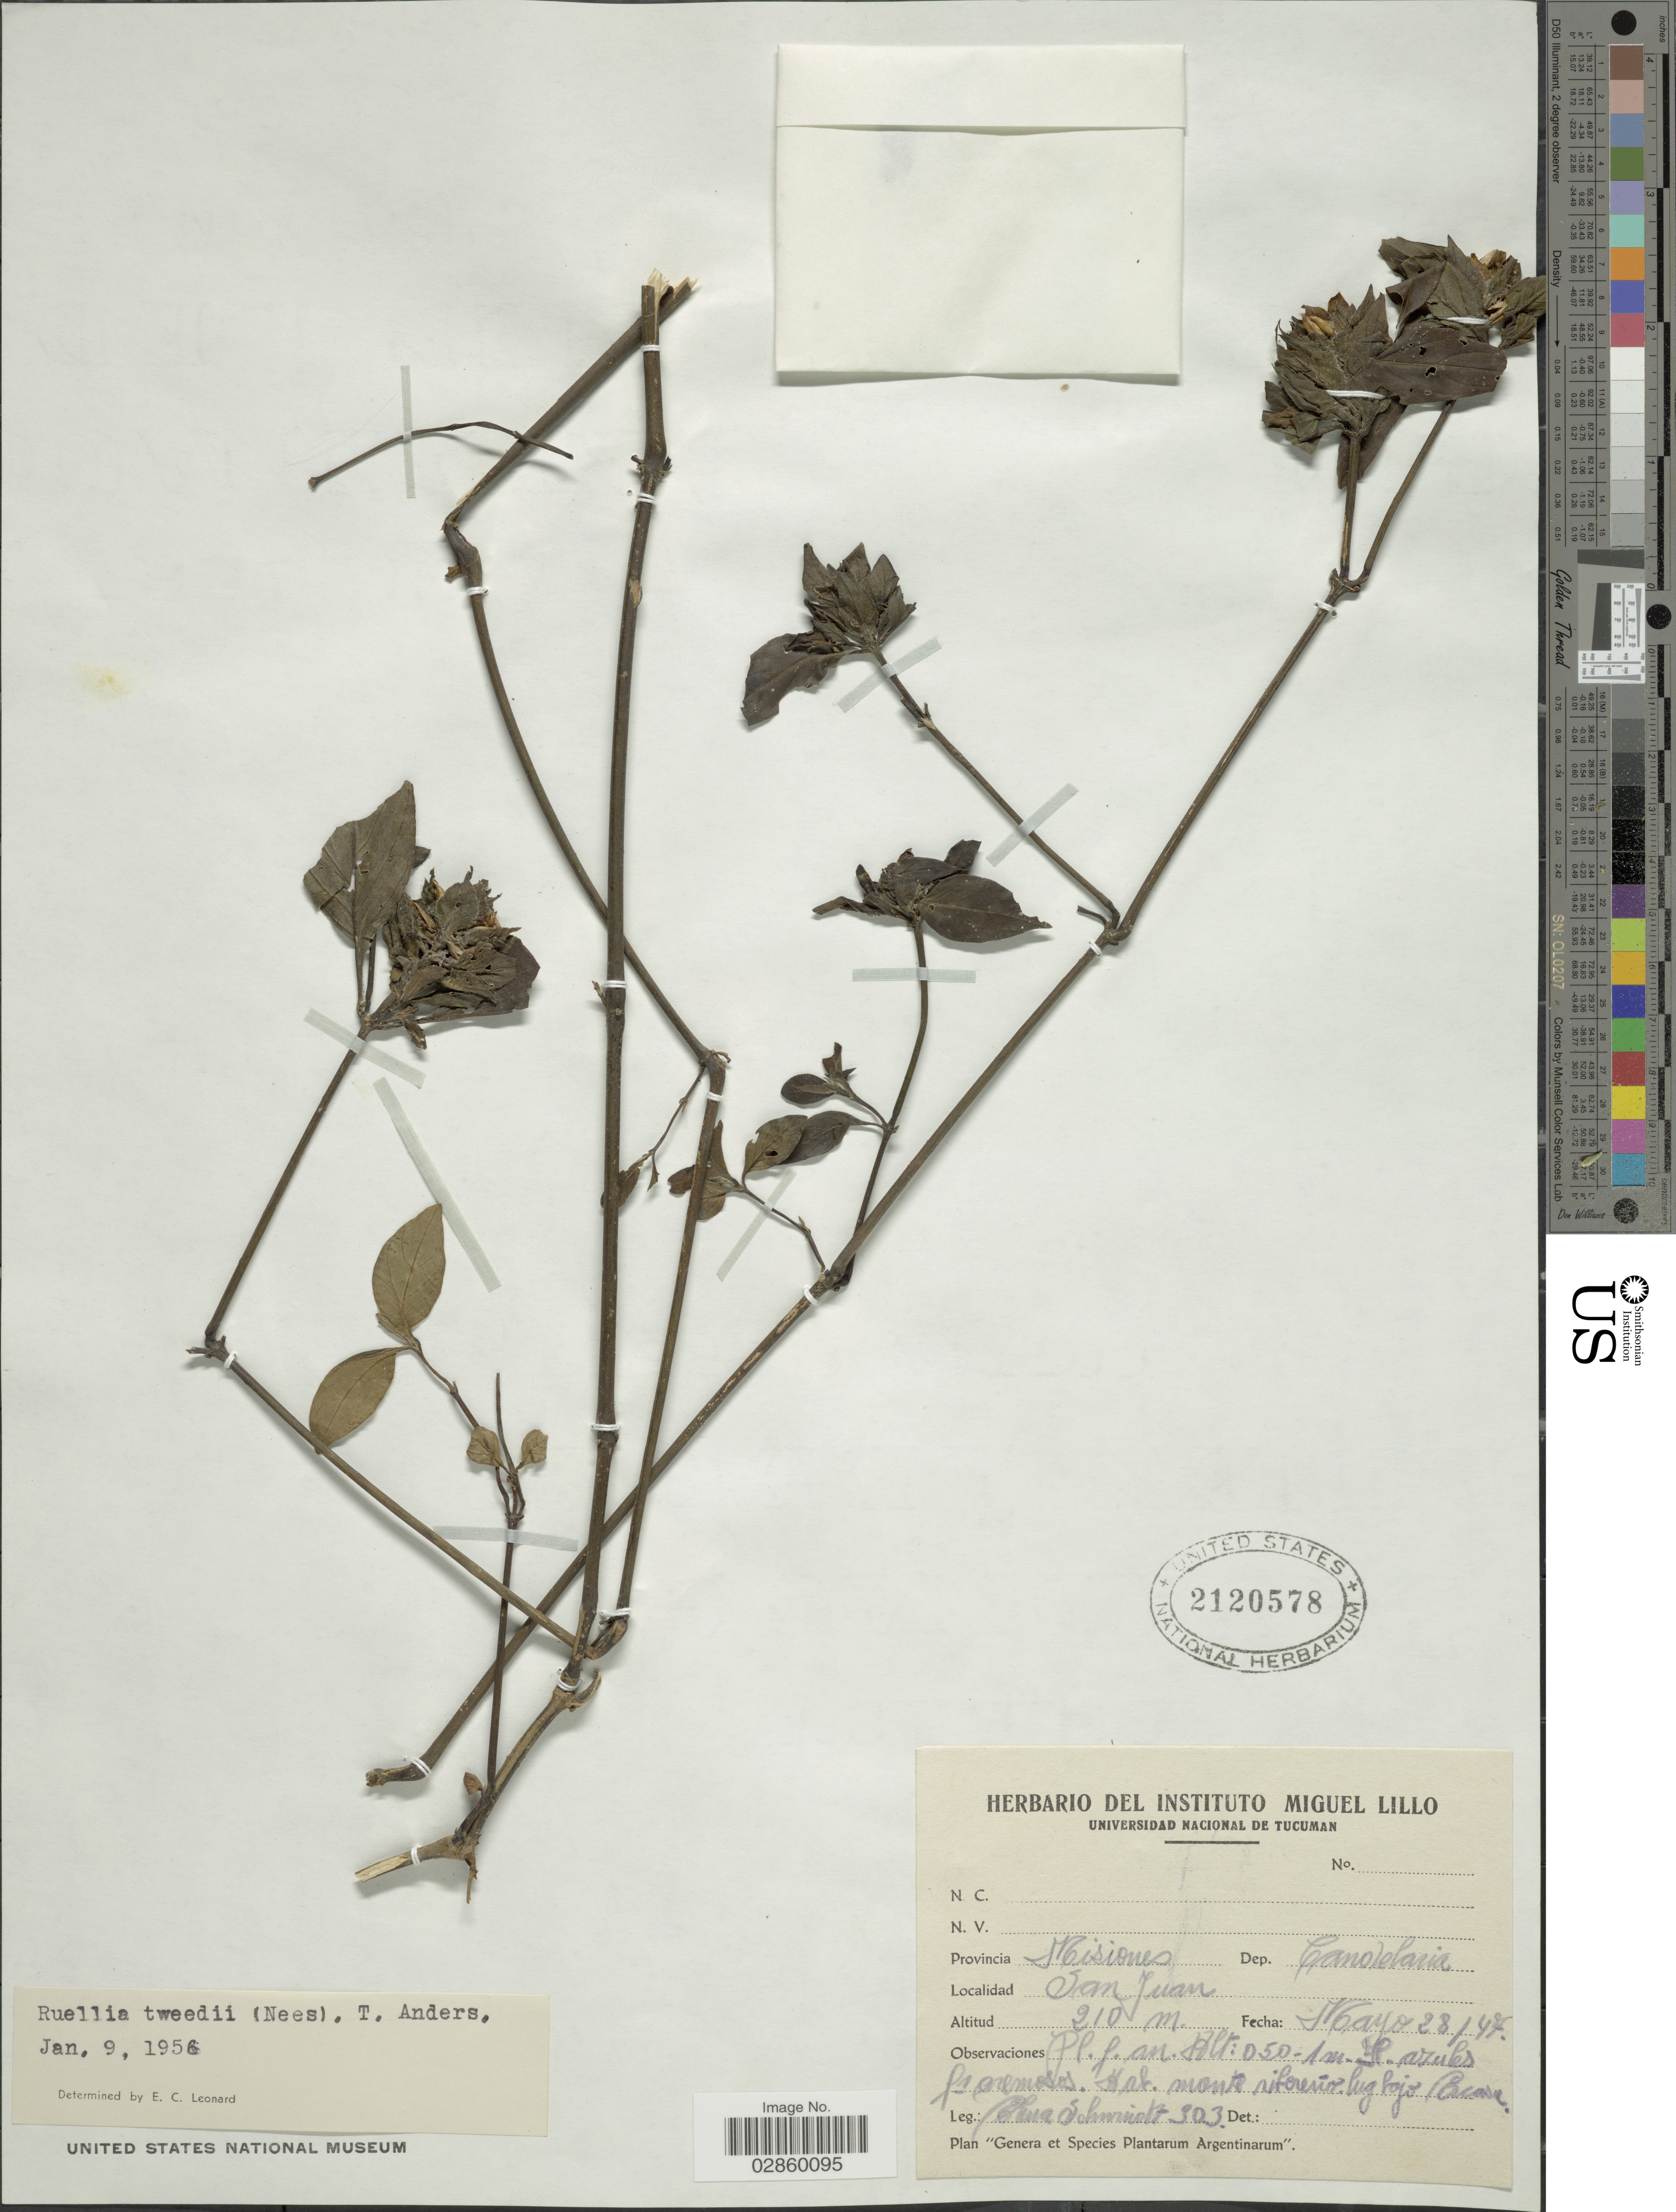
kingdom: Plantae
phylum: Tracheophyta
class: Magnoliopsida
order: Lamiales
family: Acanthaceae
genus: Ruellia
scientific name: Ruellia erythropus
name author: (Nees) Lindau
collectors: E. Schwindt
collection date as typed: Transcribed d/m/y: 28/5/47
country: Argentina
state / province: Misiones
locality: Provincia Misiones, Dep. Candelaria, San Juan.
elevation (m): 210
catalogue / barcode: US 2120578